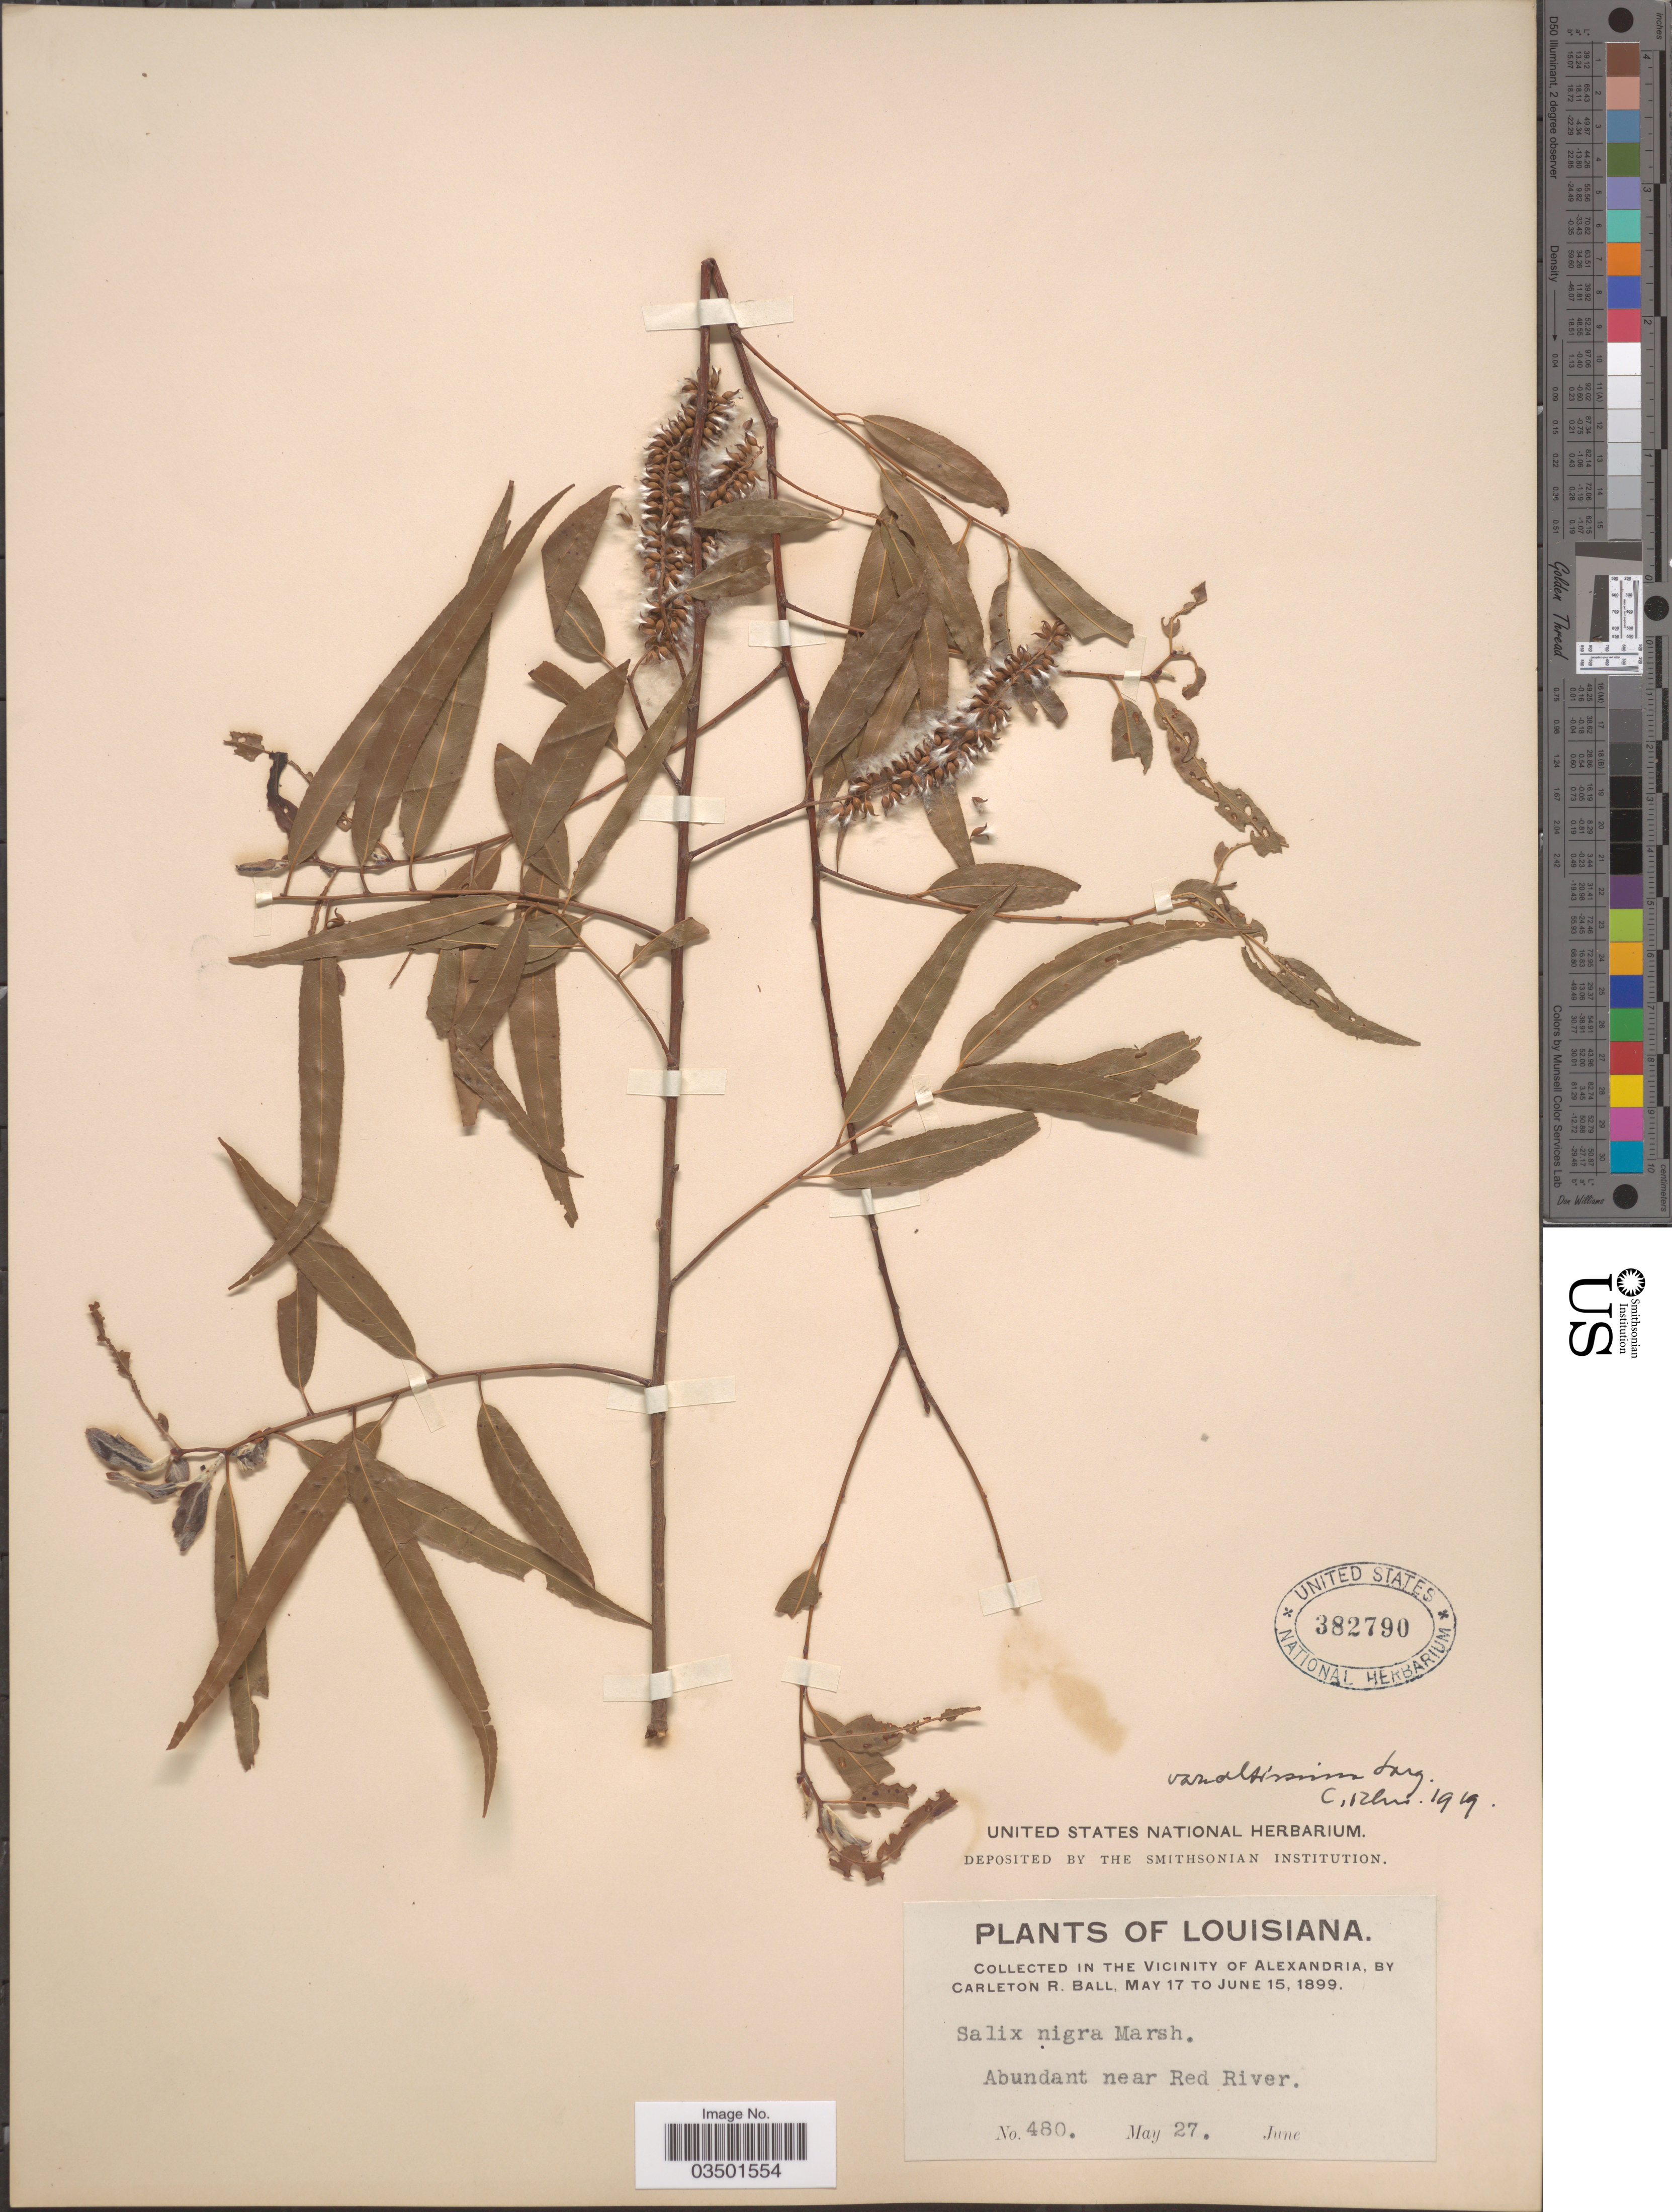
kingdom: Plantae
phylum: Tracheophyta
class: Magnoliopsida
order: Malpighiales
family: Salicaceae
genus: Salix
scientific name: Salix nigra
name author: Marshall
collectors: C. R. Ball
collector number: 480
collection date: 1899-05-27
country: United States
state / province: Louisiana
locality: In the vicinity of Alexandria. Abundant near Red River.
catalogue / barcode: US 382790